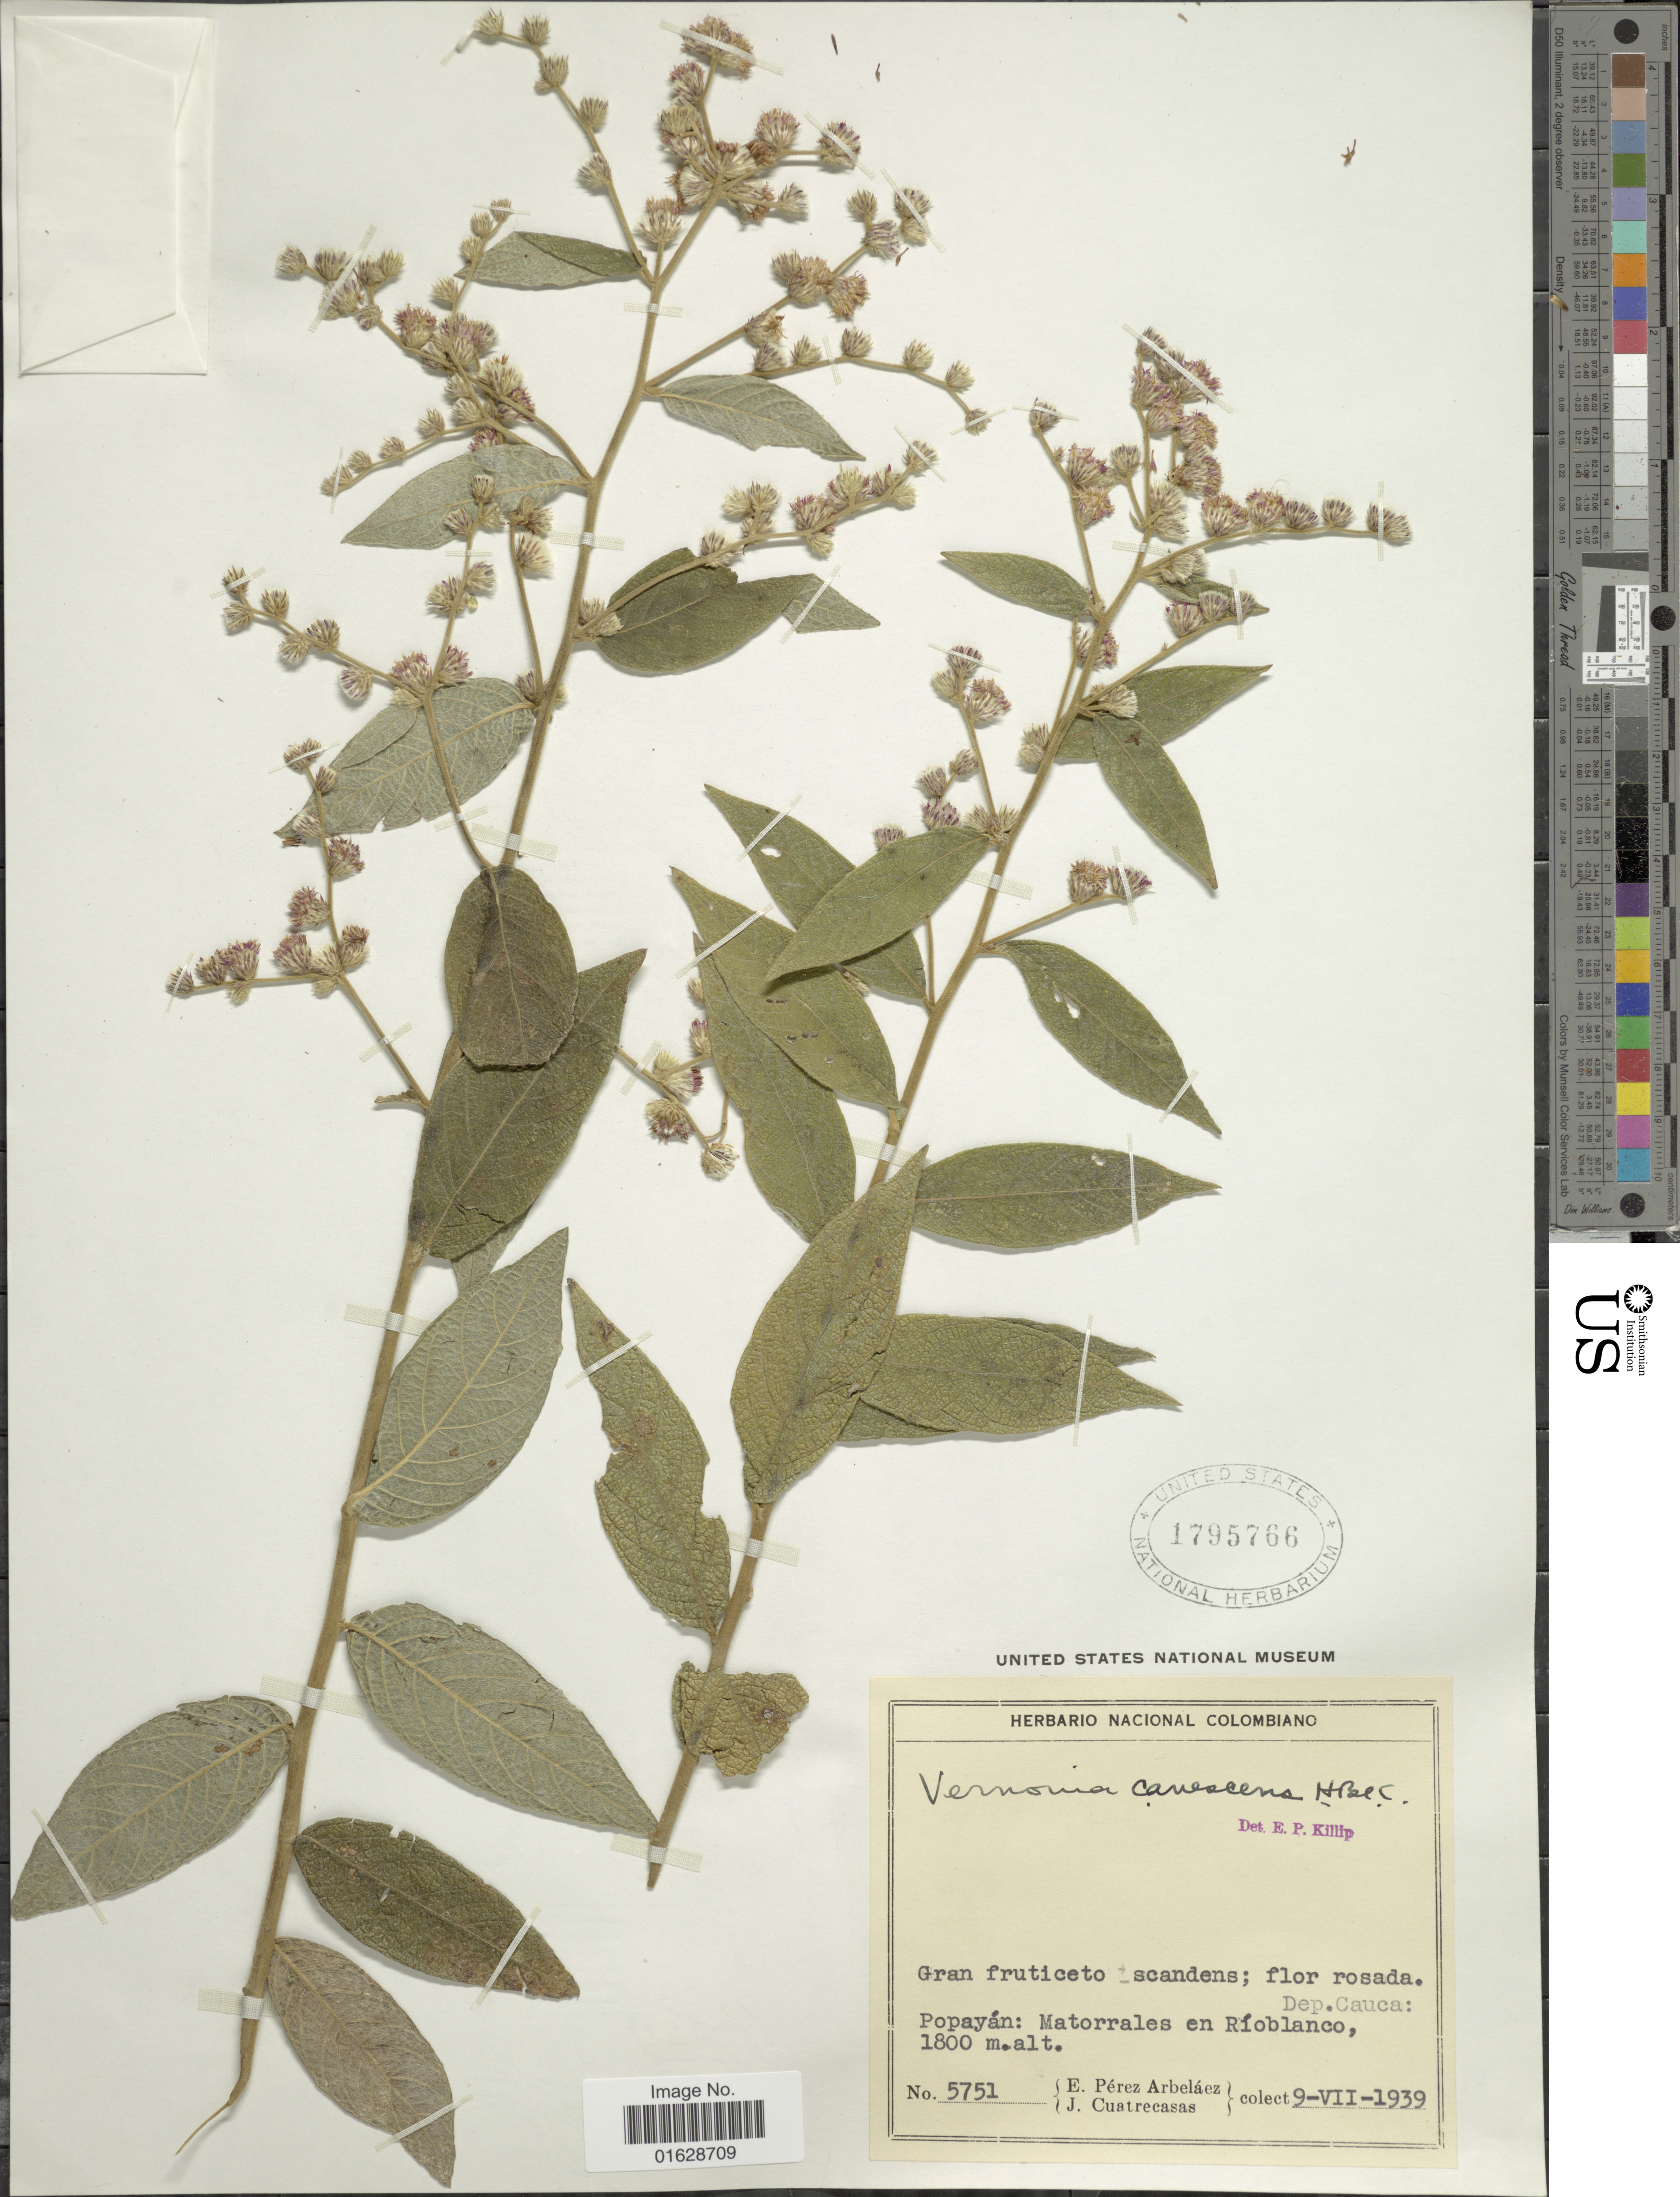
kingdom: Plantae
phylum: Tracheophyta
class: Magnoliopsida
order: Asterales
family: Asteraceae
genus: Lepidaploa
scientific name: Lepidaploa canescens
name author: (Kunth) H. Rob.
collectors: E. Pérez Arbeláez & J. Cuatrecasas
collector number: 5751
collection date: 1939-07-09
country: Colombia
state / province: Cauca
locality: Colombiano. Dep. Cauca. Popayan: Matorrales en Rioblanco.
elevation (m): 1800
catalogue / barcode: US 1795766